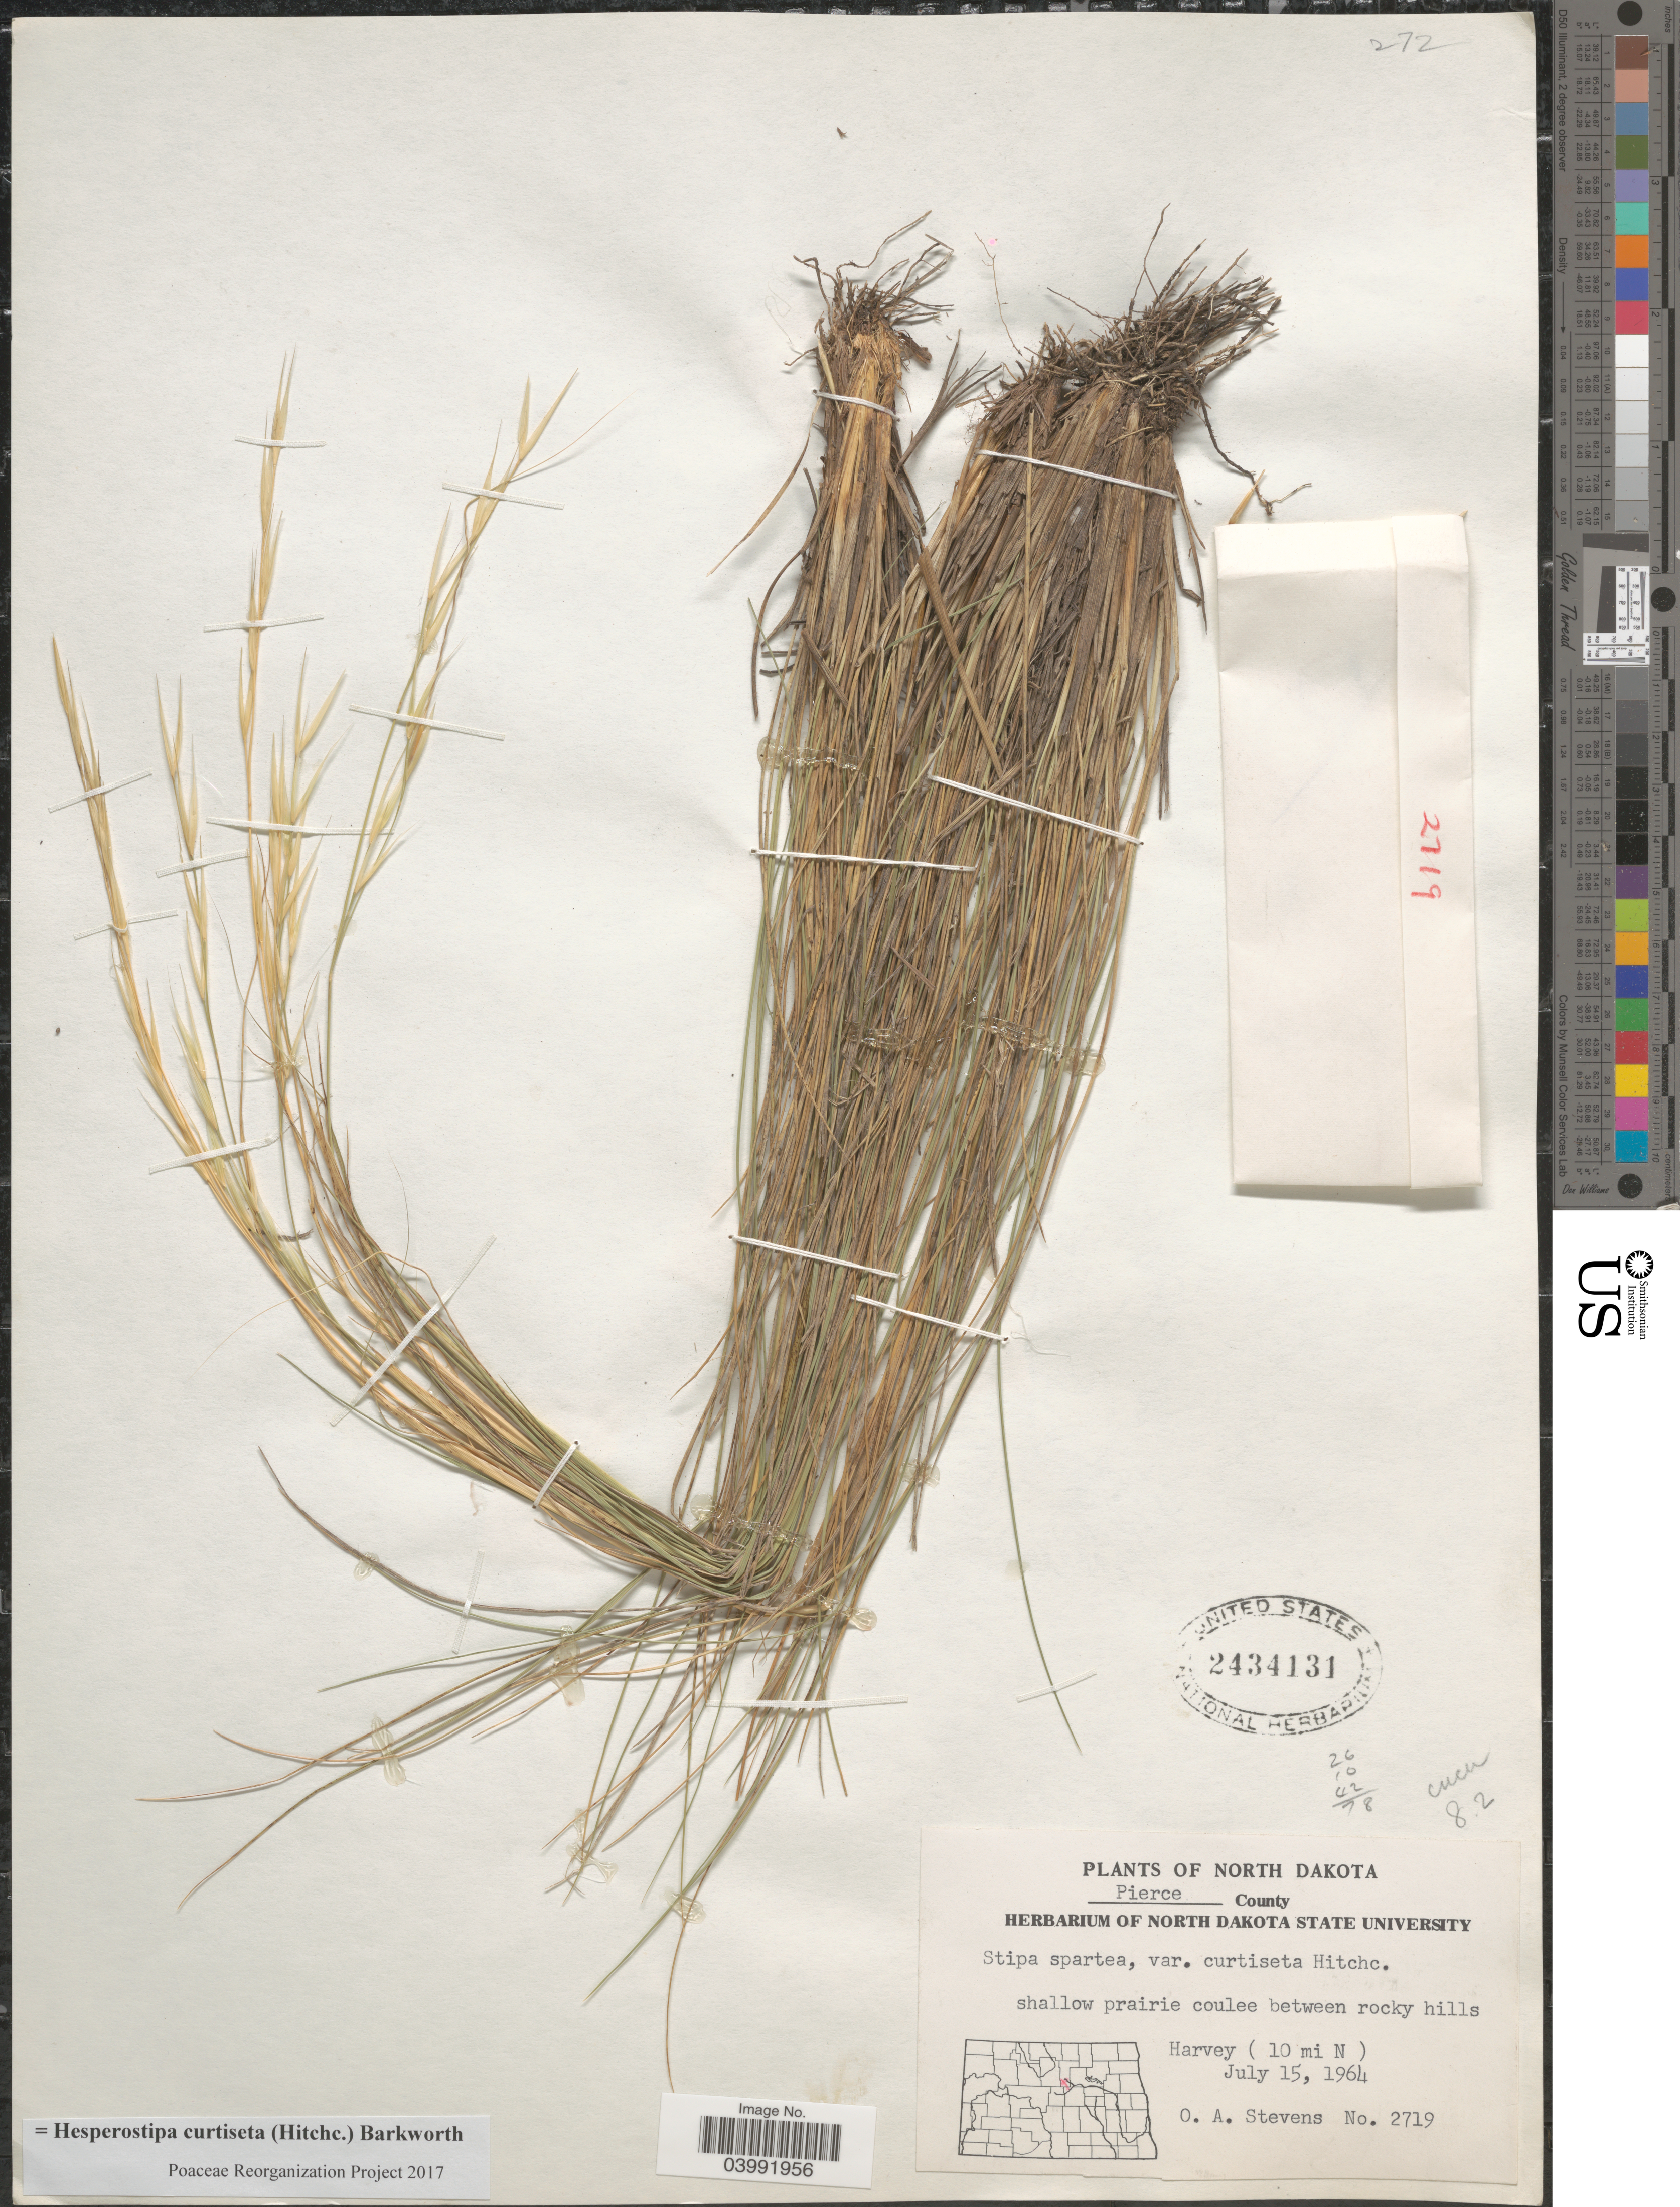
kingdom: Plantae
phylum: Tracheophyta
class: Liliopsida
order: Poales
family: Poaceae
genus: Hesperostipa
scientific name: Hesperostipa curtiseta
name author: (Hitchc.) Barkworth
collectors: O. A. Stevens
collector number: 2719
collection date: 1964-07-15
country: United States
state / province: North Dakota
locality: Pierce County. Harvey ( 10 mi N).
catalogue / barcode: US 2434131